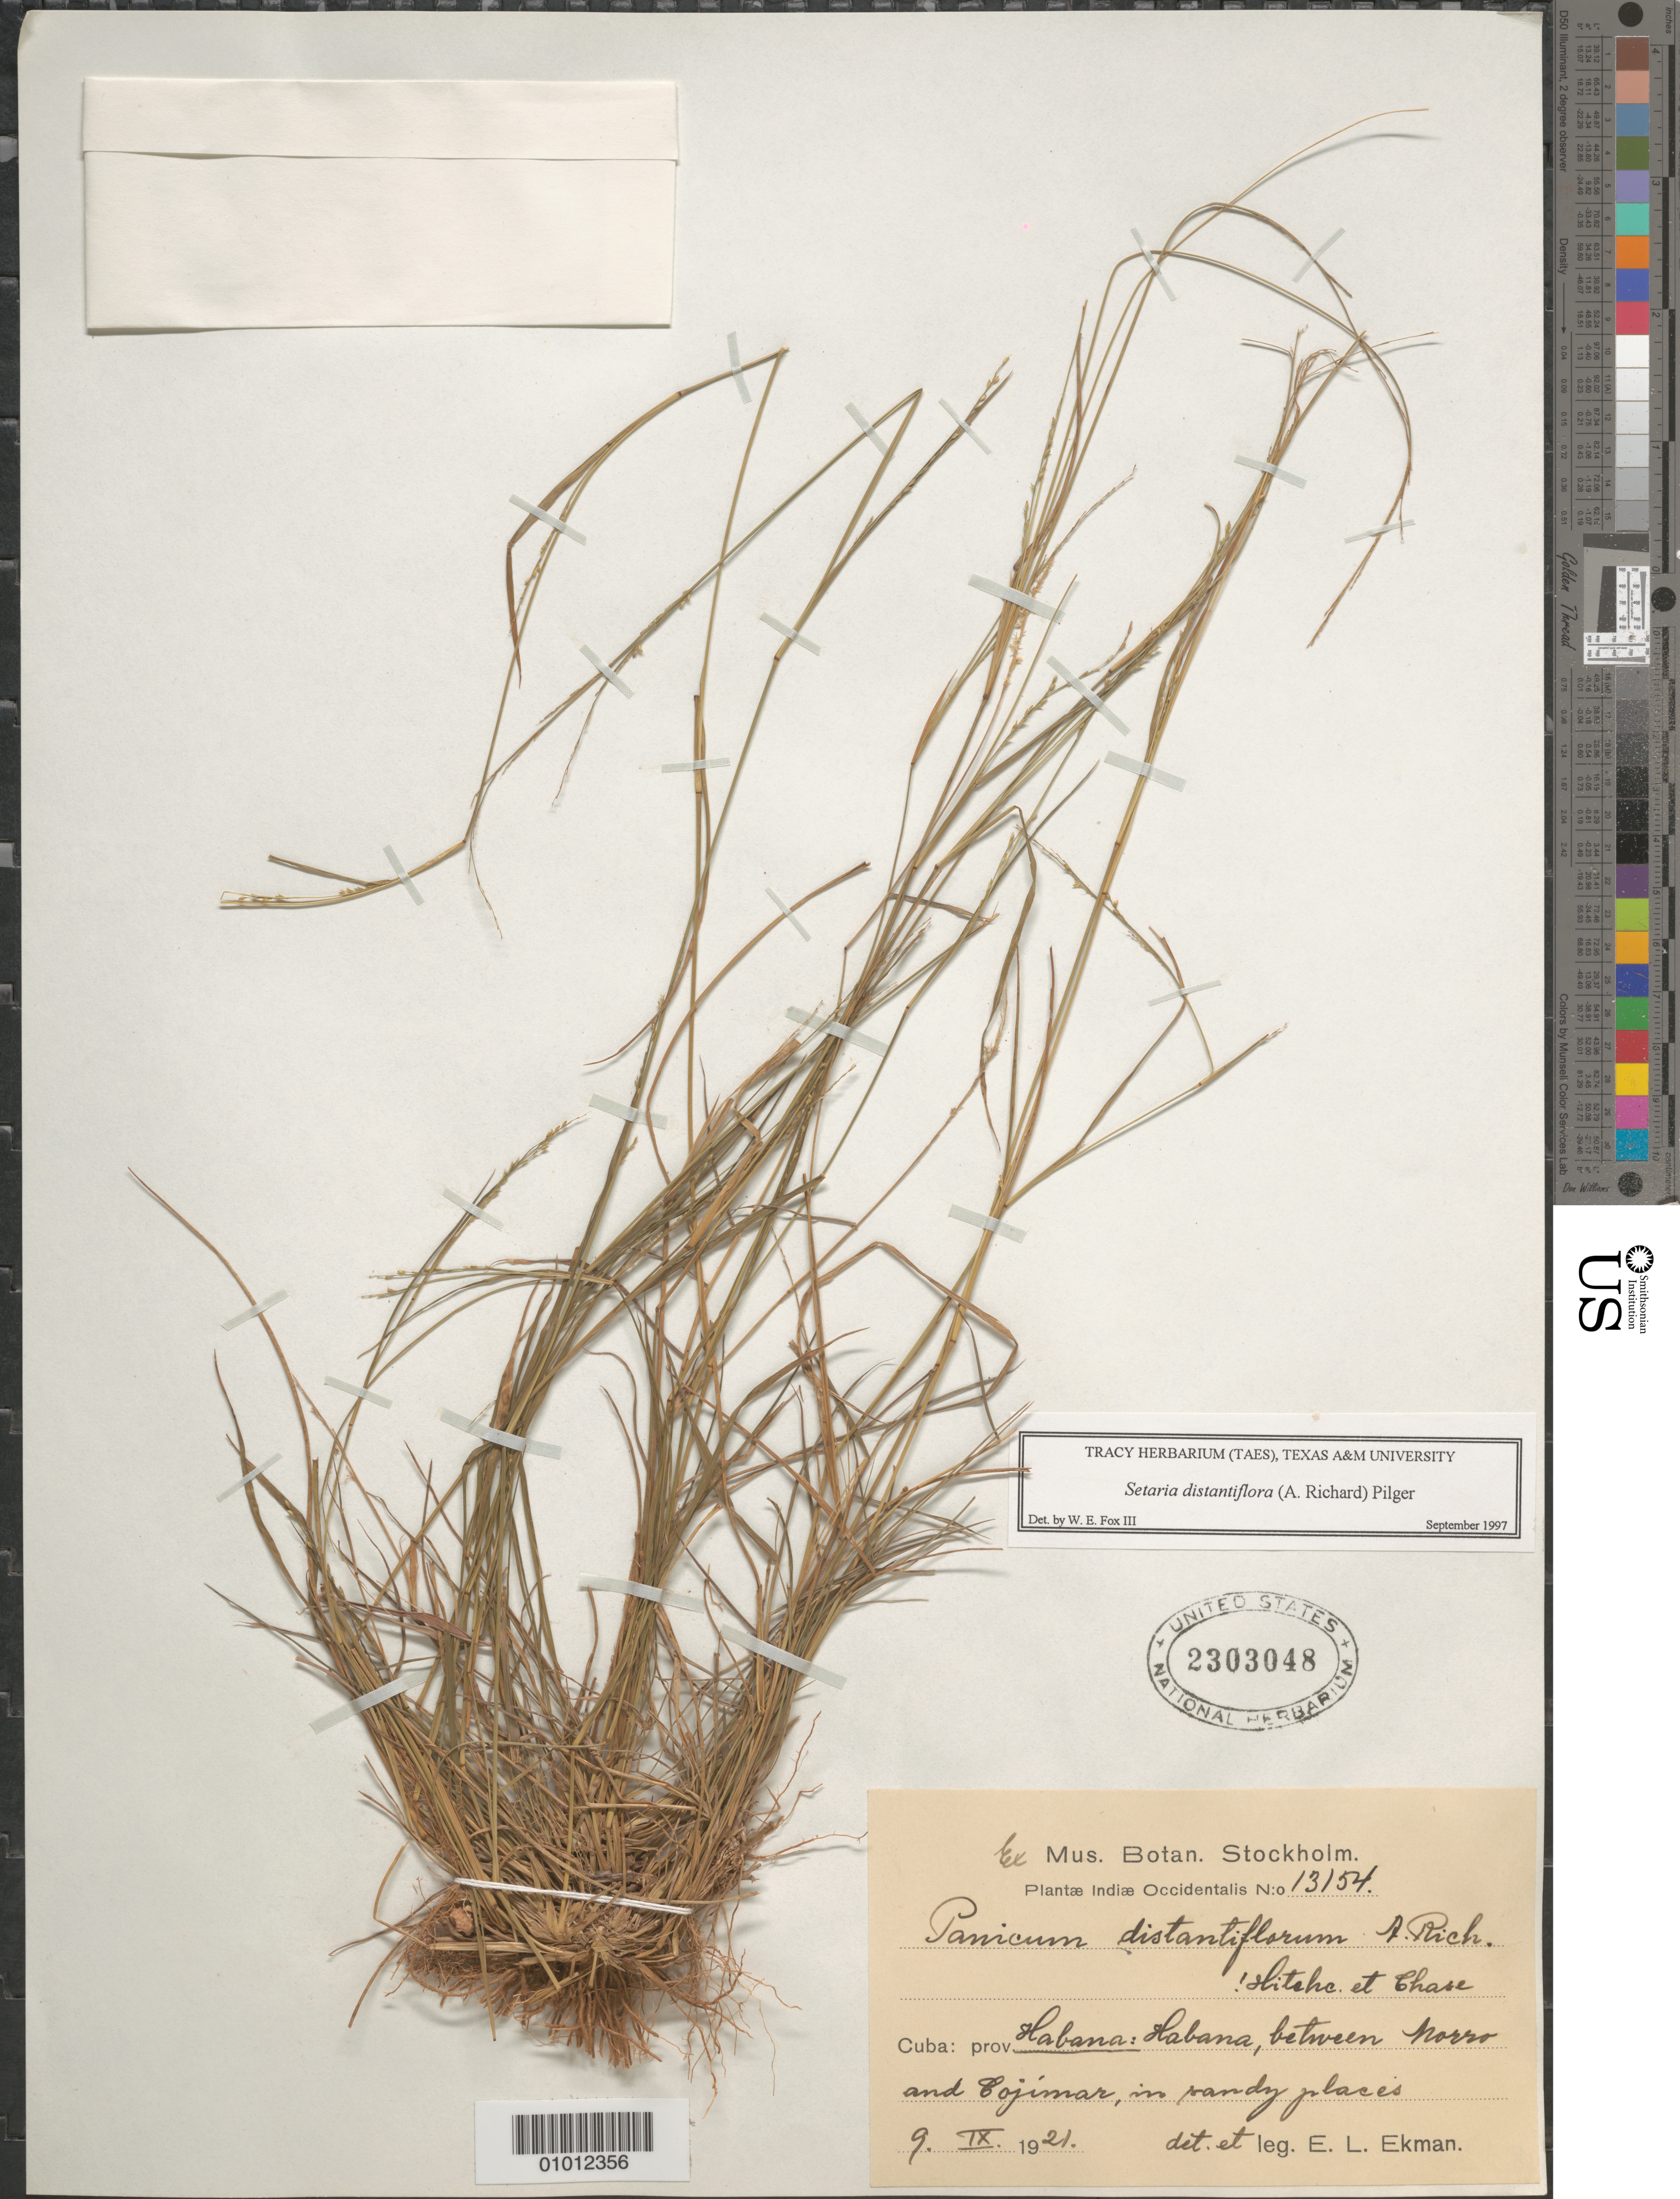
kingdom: Plantae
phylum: Tracheophyta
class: Liliopsida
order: Poales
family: Poaceae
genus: Setaria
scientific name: Setaria geniculata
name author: (Lam.) P. Beauv.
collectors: E. L. Ekman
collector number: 13154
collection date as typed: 09 Sep 1921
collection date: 1921-09-09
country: Cuba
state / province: La Habana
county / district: Municipio Habana del Este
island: Cuba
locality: Between Norro and Cojimar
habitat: Sandy places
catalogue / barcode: US 2303048